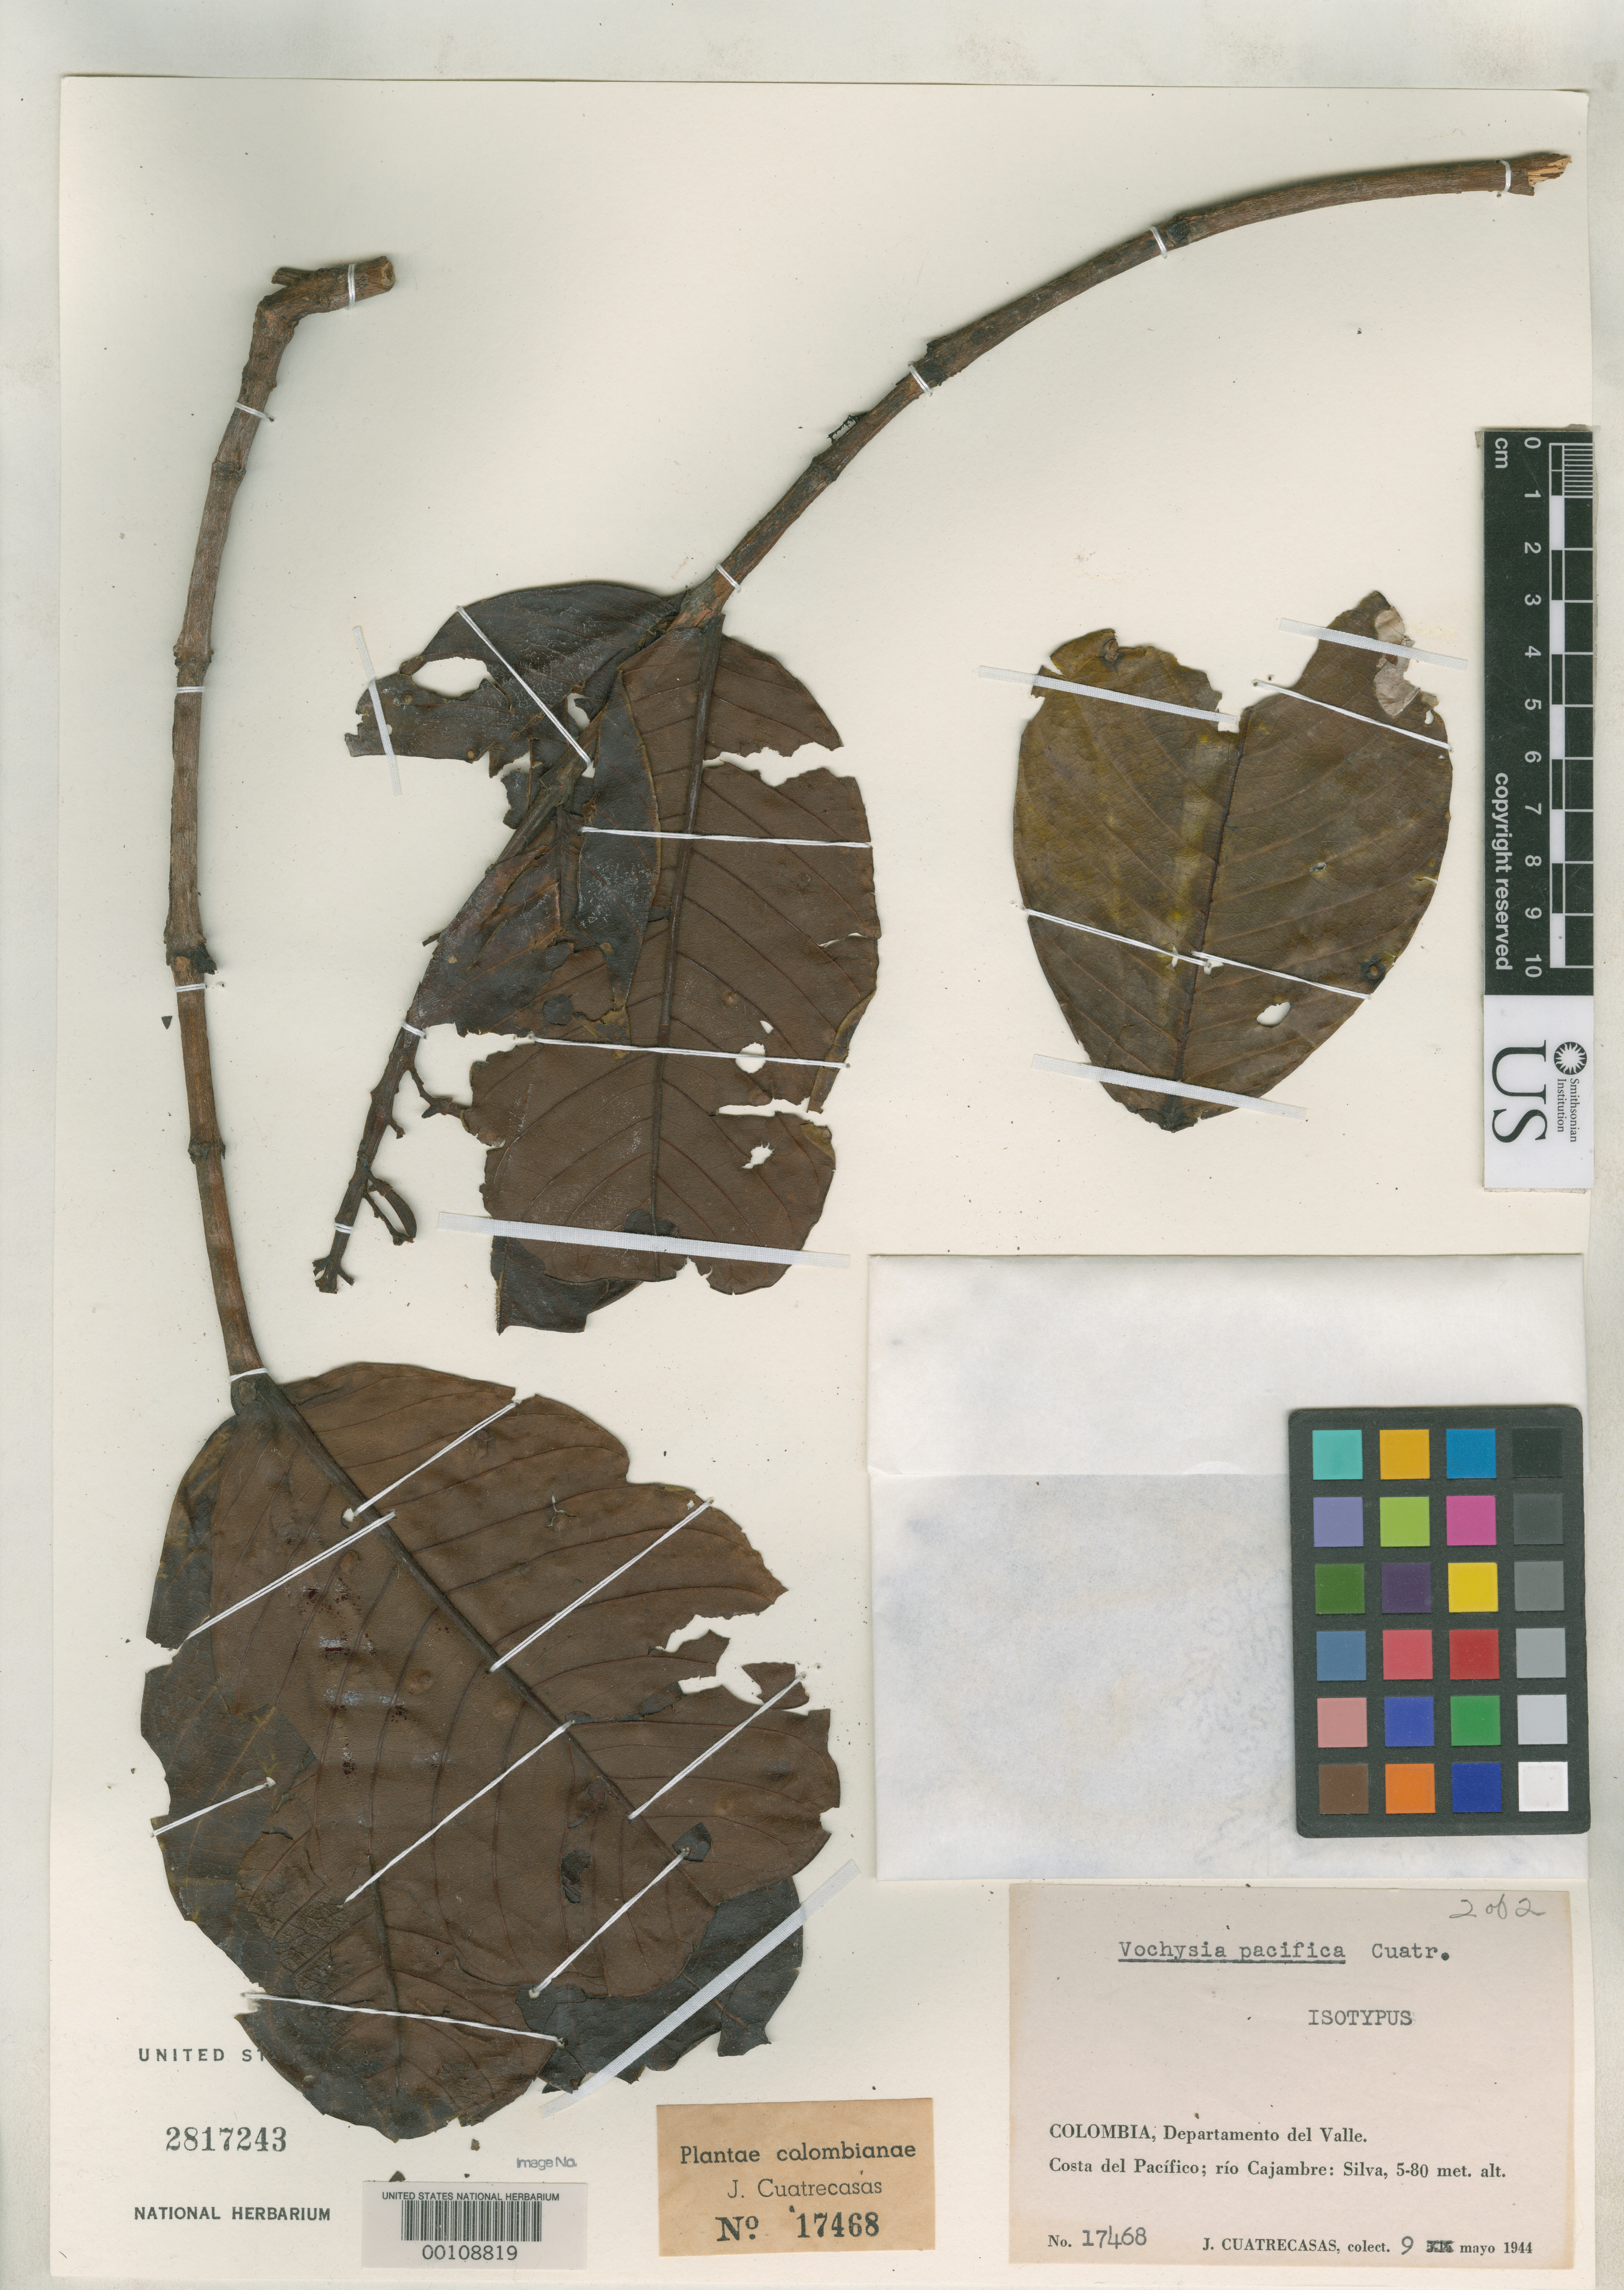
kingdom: Plantae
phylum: Tracheophyta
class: Magnoliopsida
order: Myrtales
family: Vochysiaceae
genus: Vochysia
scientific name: Vochysia pacifica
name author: Cuatrec.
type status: Isotype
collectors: J. Cuatrecasas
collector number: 17468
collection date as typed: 05 May 1944 to 15 May 1944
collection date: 1944-05-05/1944-05-15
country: Colombia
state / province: Cauca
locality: Pacific Coast, Rio Cajambre, Silva.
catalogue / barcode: US 2817243